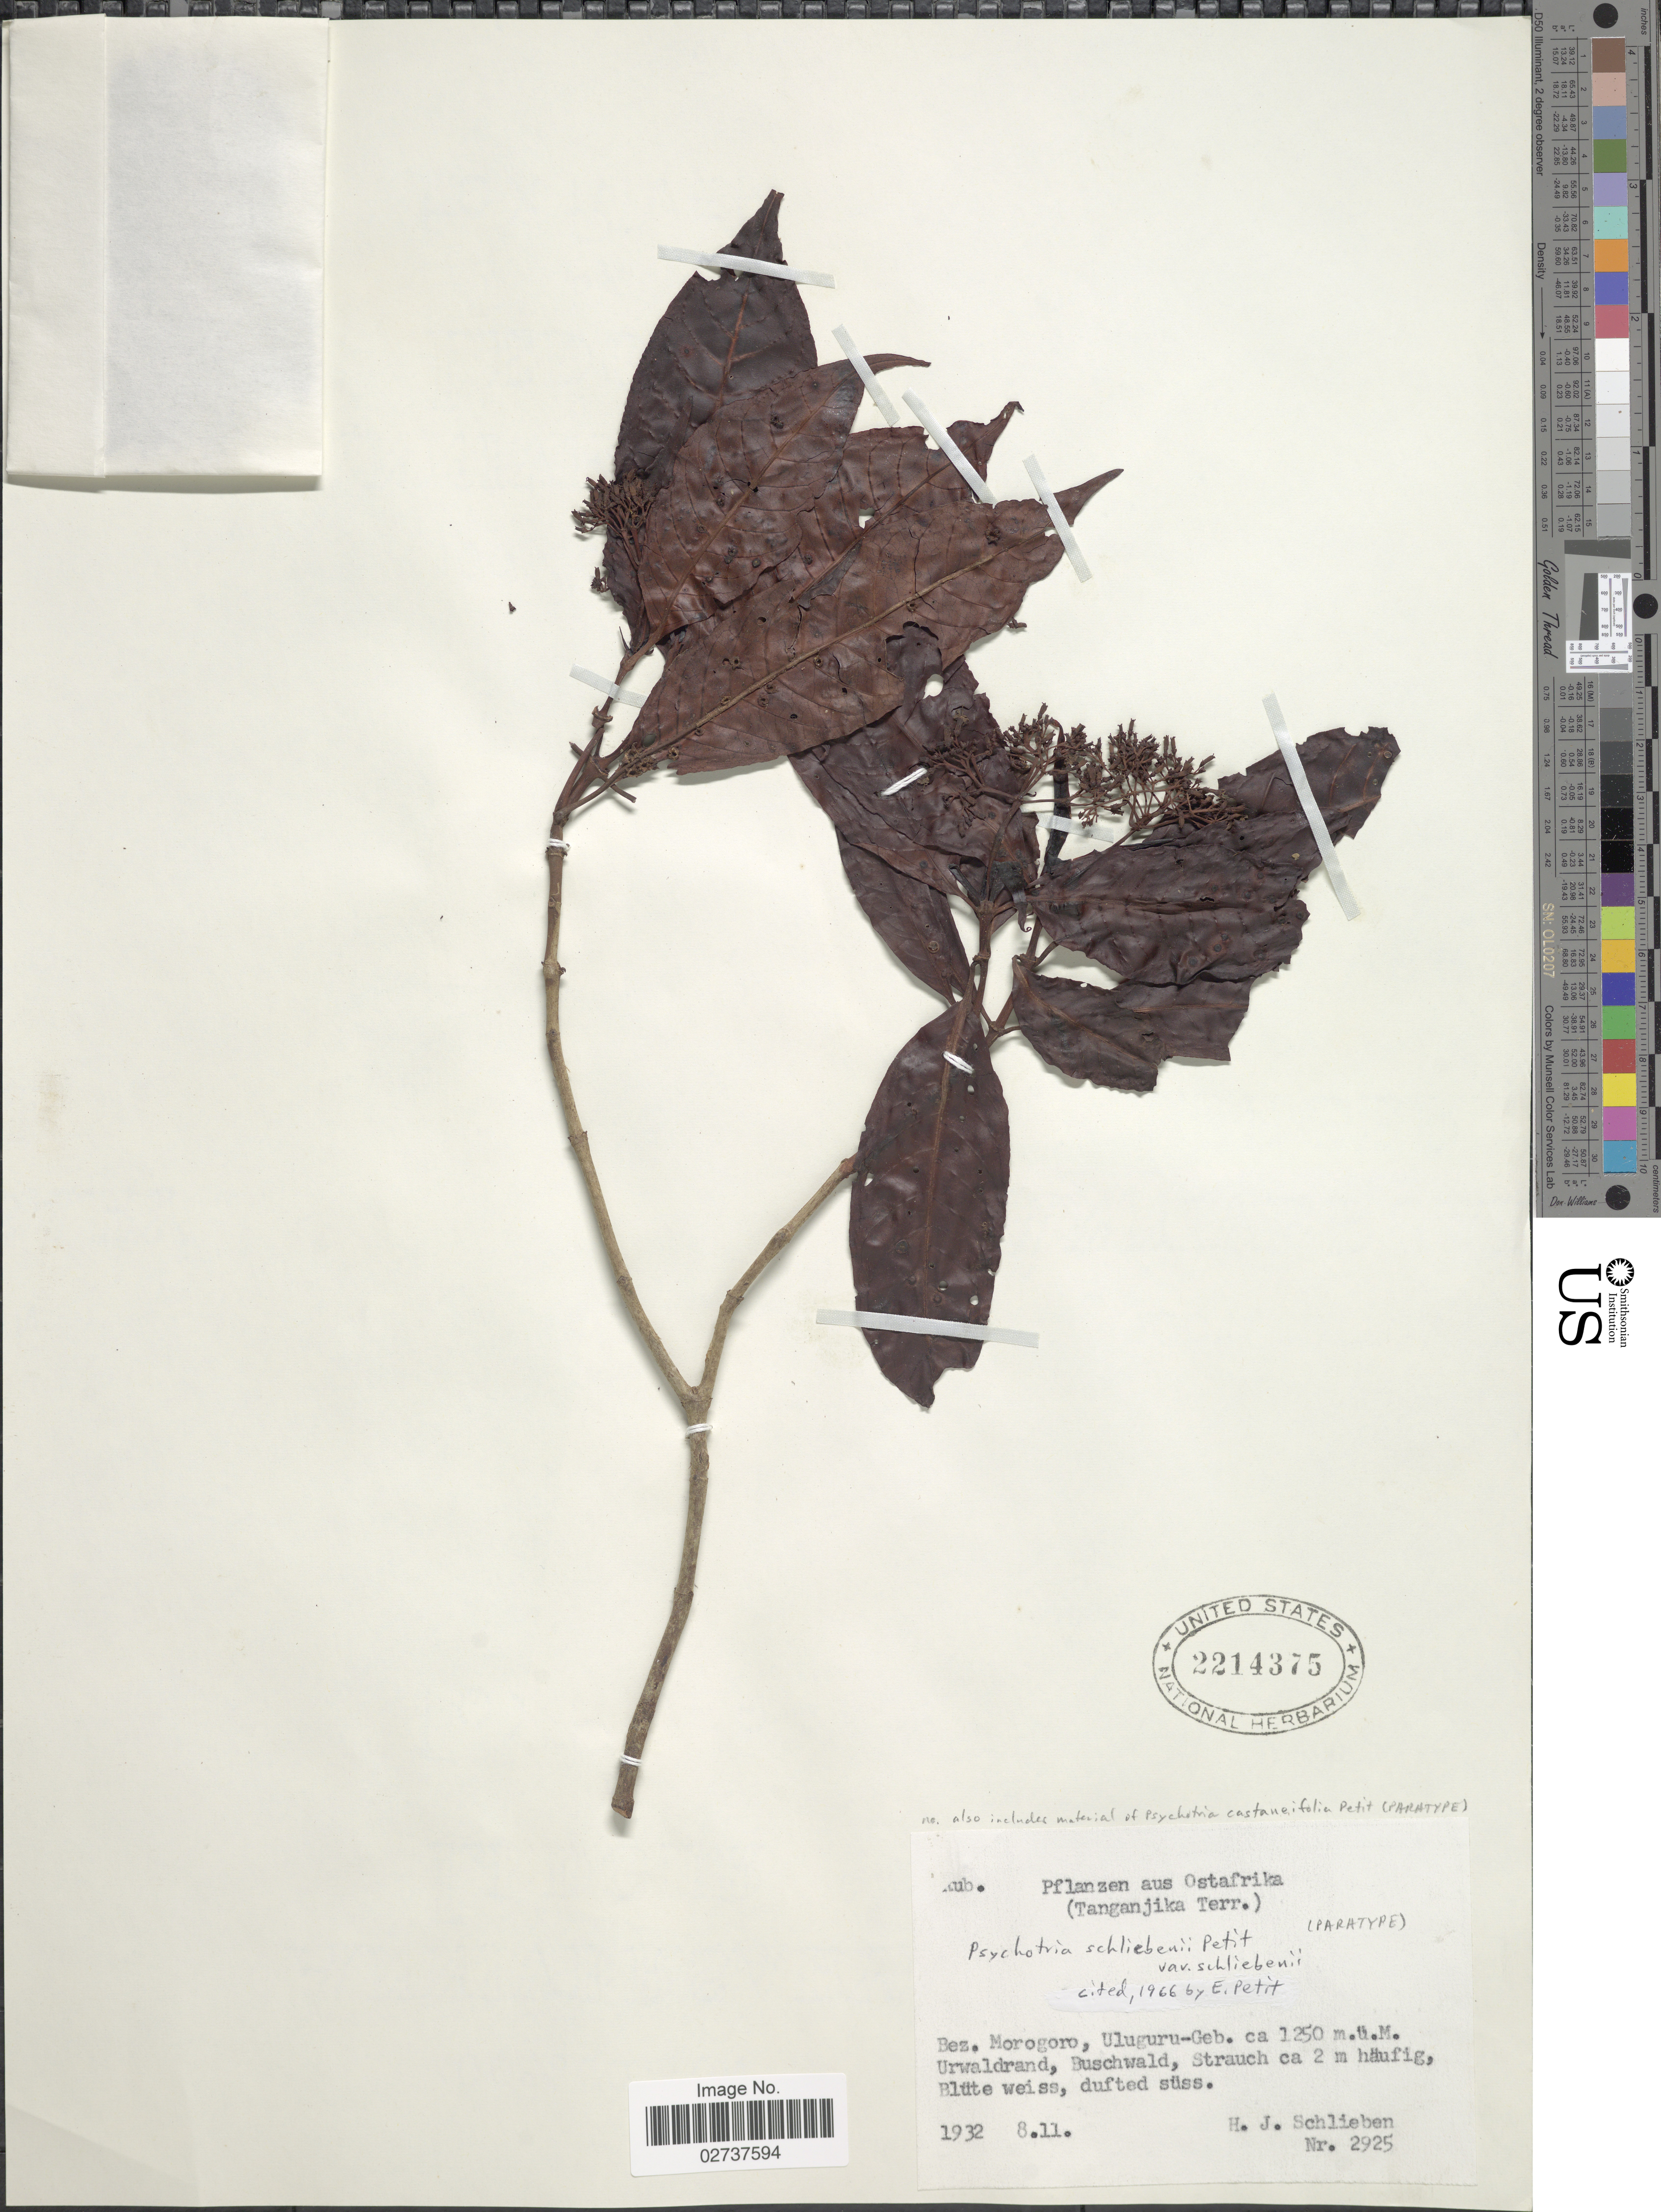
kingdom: Plantae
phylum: Tracheophyta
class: Magnoliopsida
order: Gentianales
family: Rubiaceae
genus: Psychotria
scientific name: Psychotria schlieberii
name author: Petit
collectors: H. J. Schlieben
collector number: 2925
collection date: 1932-08-11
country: Tanzania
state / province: Morogoro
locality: Ostafrika (Tanganjika Terr.), Bez. Morogoro, Uluguru-Geb, Urwaldrand, Buschwald.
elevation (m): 1250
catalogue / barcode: US 2214375